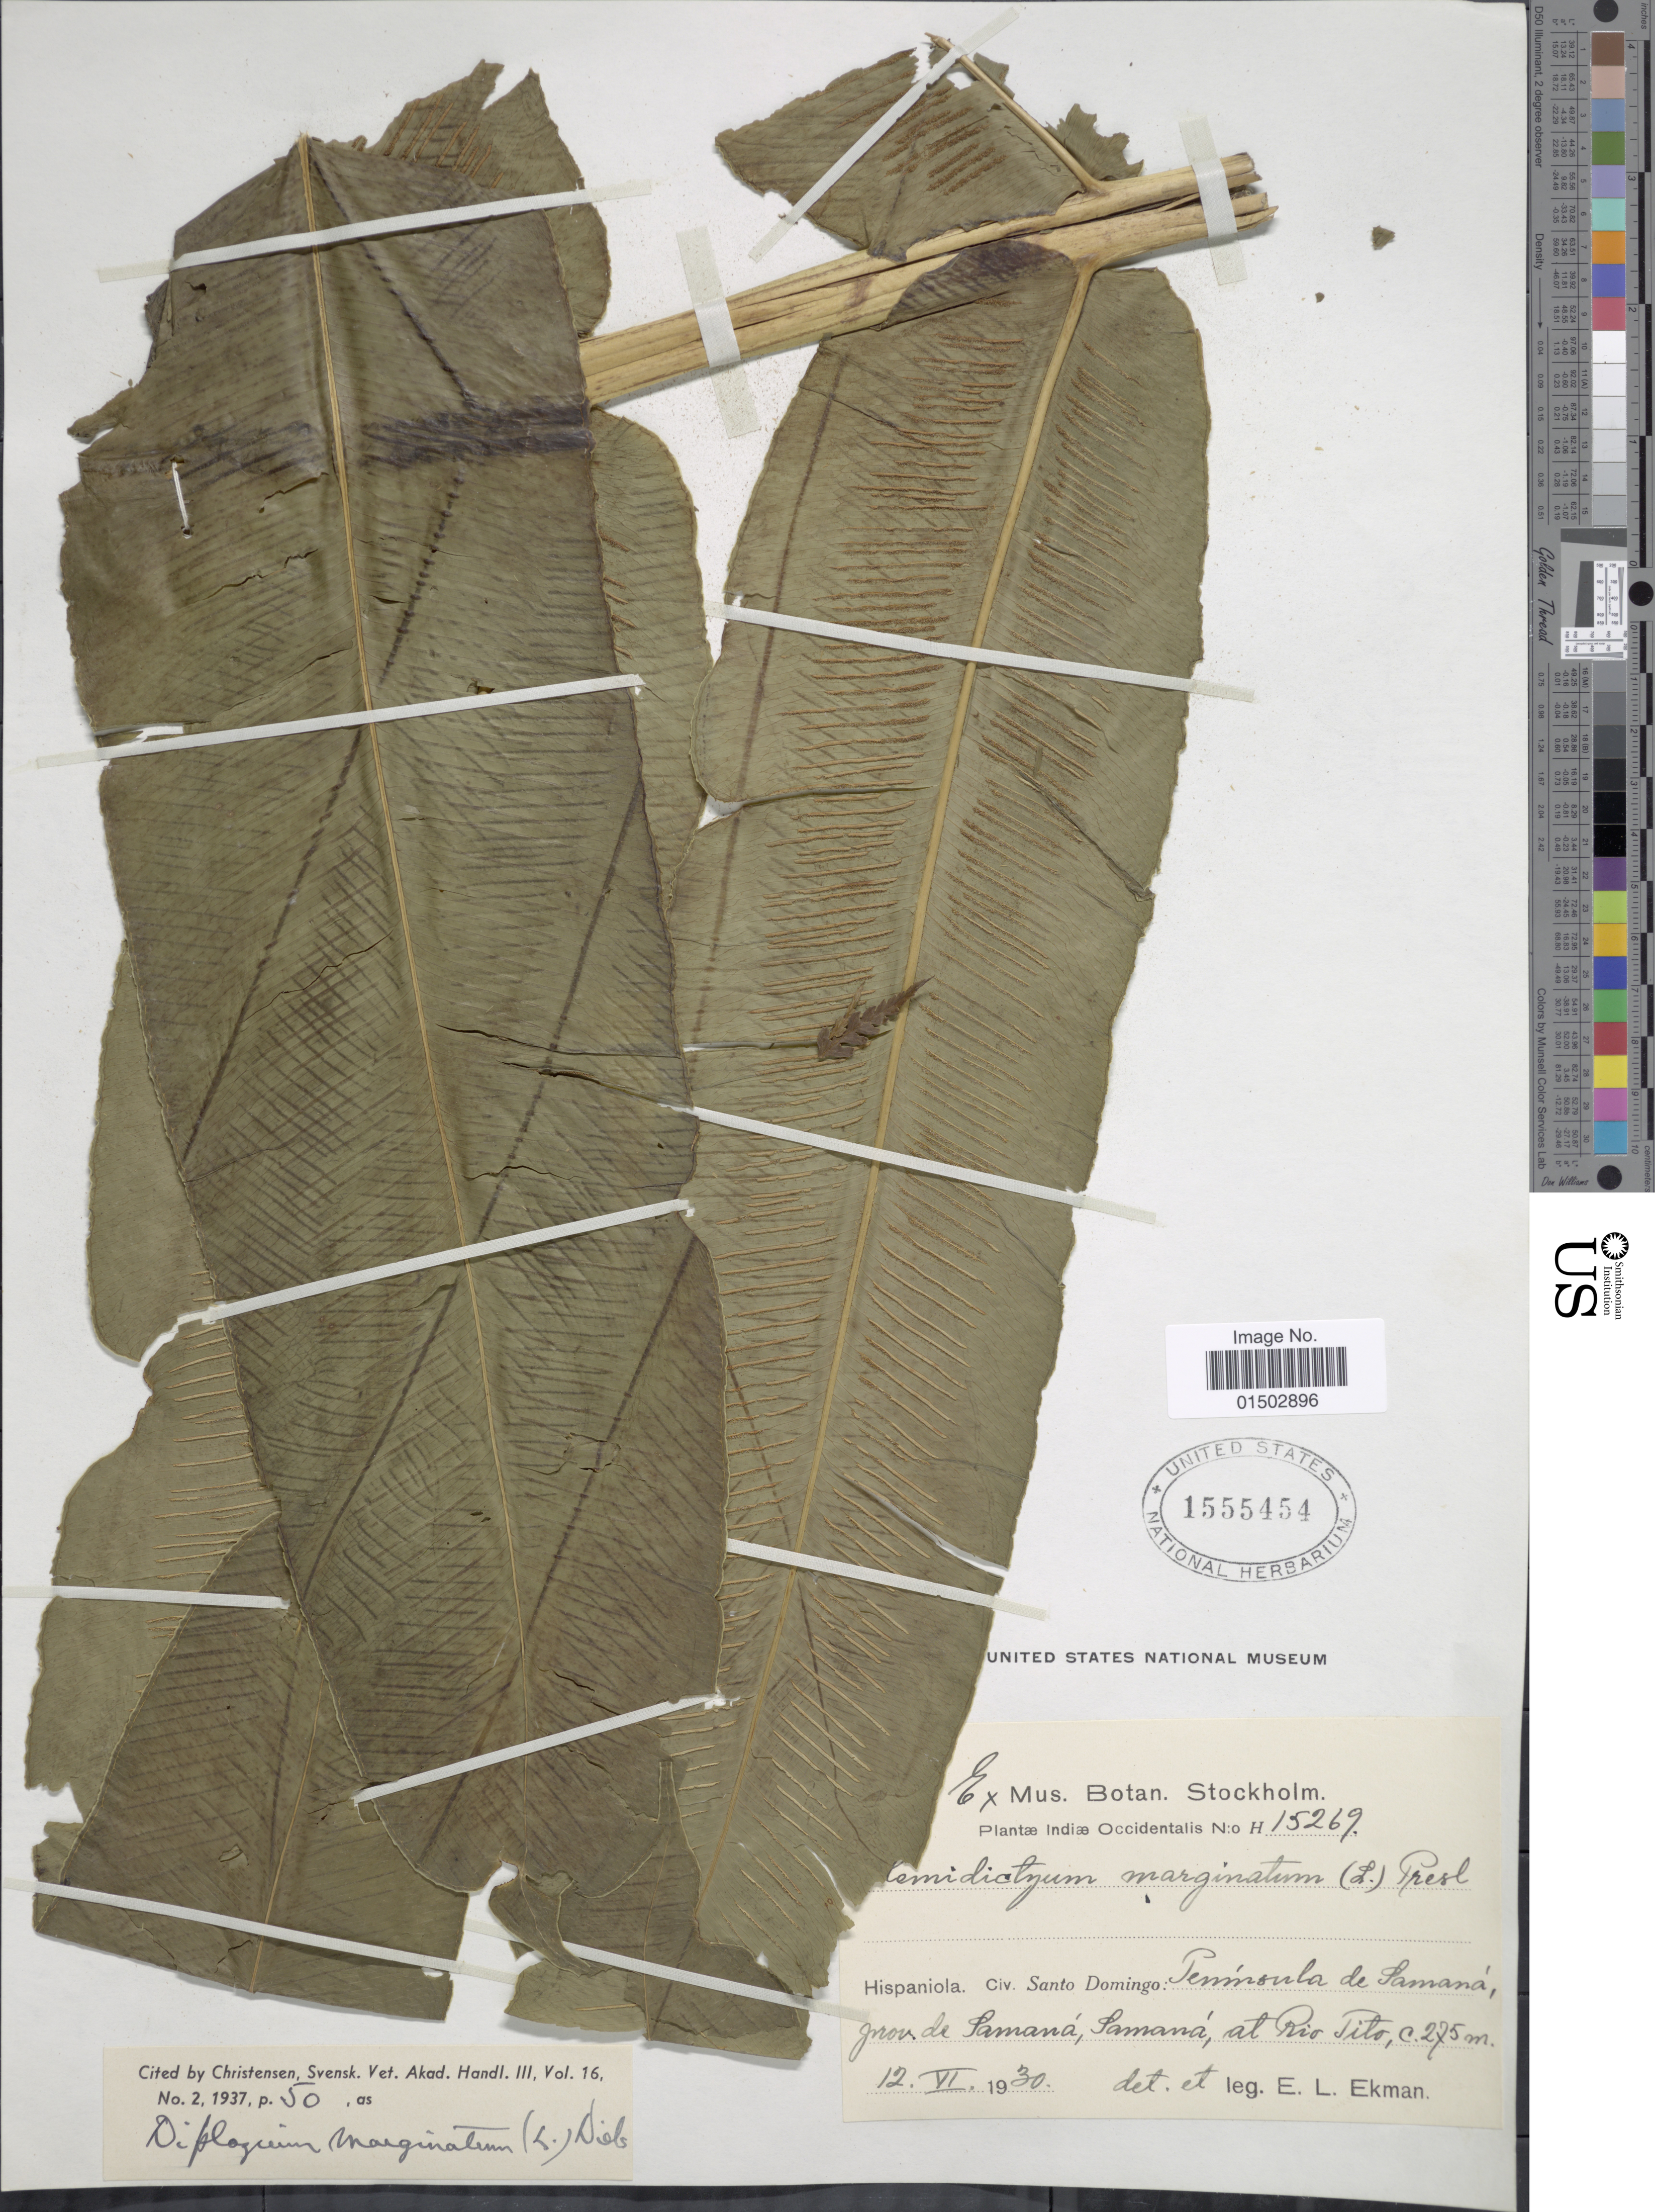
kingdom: Plantae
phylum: Tracheophyta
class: Polypodiopsida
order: Polypodiales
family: Hemidictyaceae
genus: Hemidictyum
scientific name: Hemidictyum marginatum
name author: (L.) C. Presl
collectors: E. L. Ekman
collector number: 15269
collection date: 1930-06-12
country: Dominican Republic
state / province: Samaná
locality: Hispaniola, Civ. Santo Domingo, Peninsula De Samana, Samana, at Rio Tito.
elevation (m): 275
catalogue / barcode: US 1555454